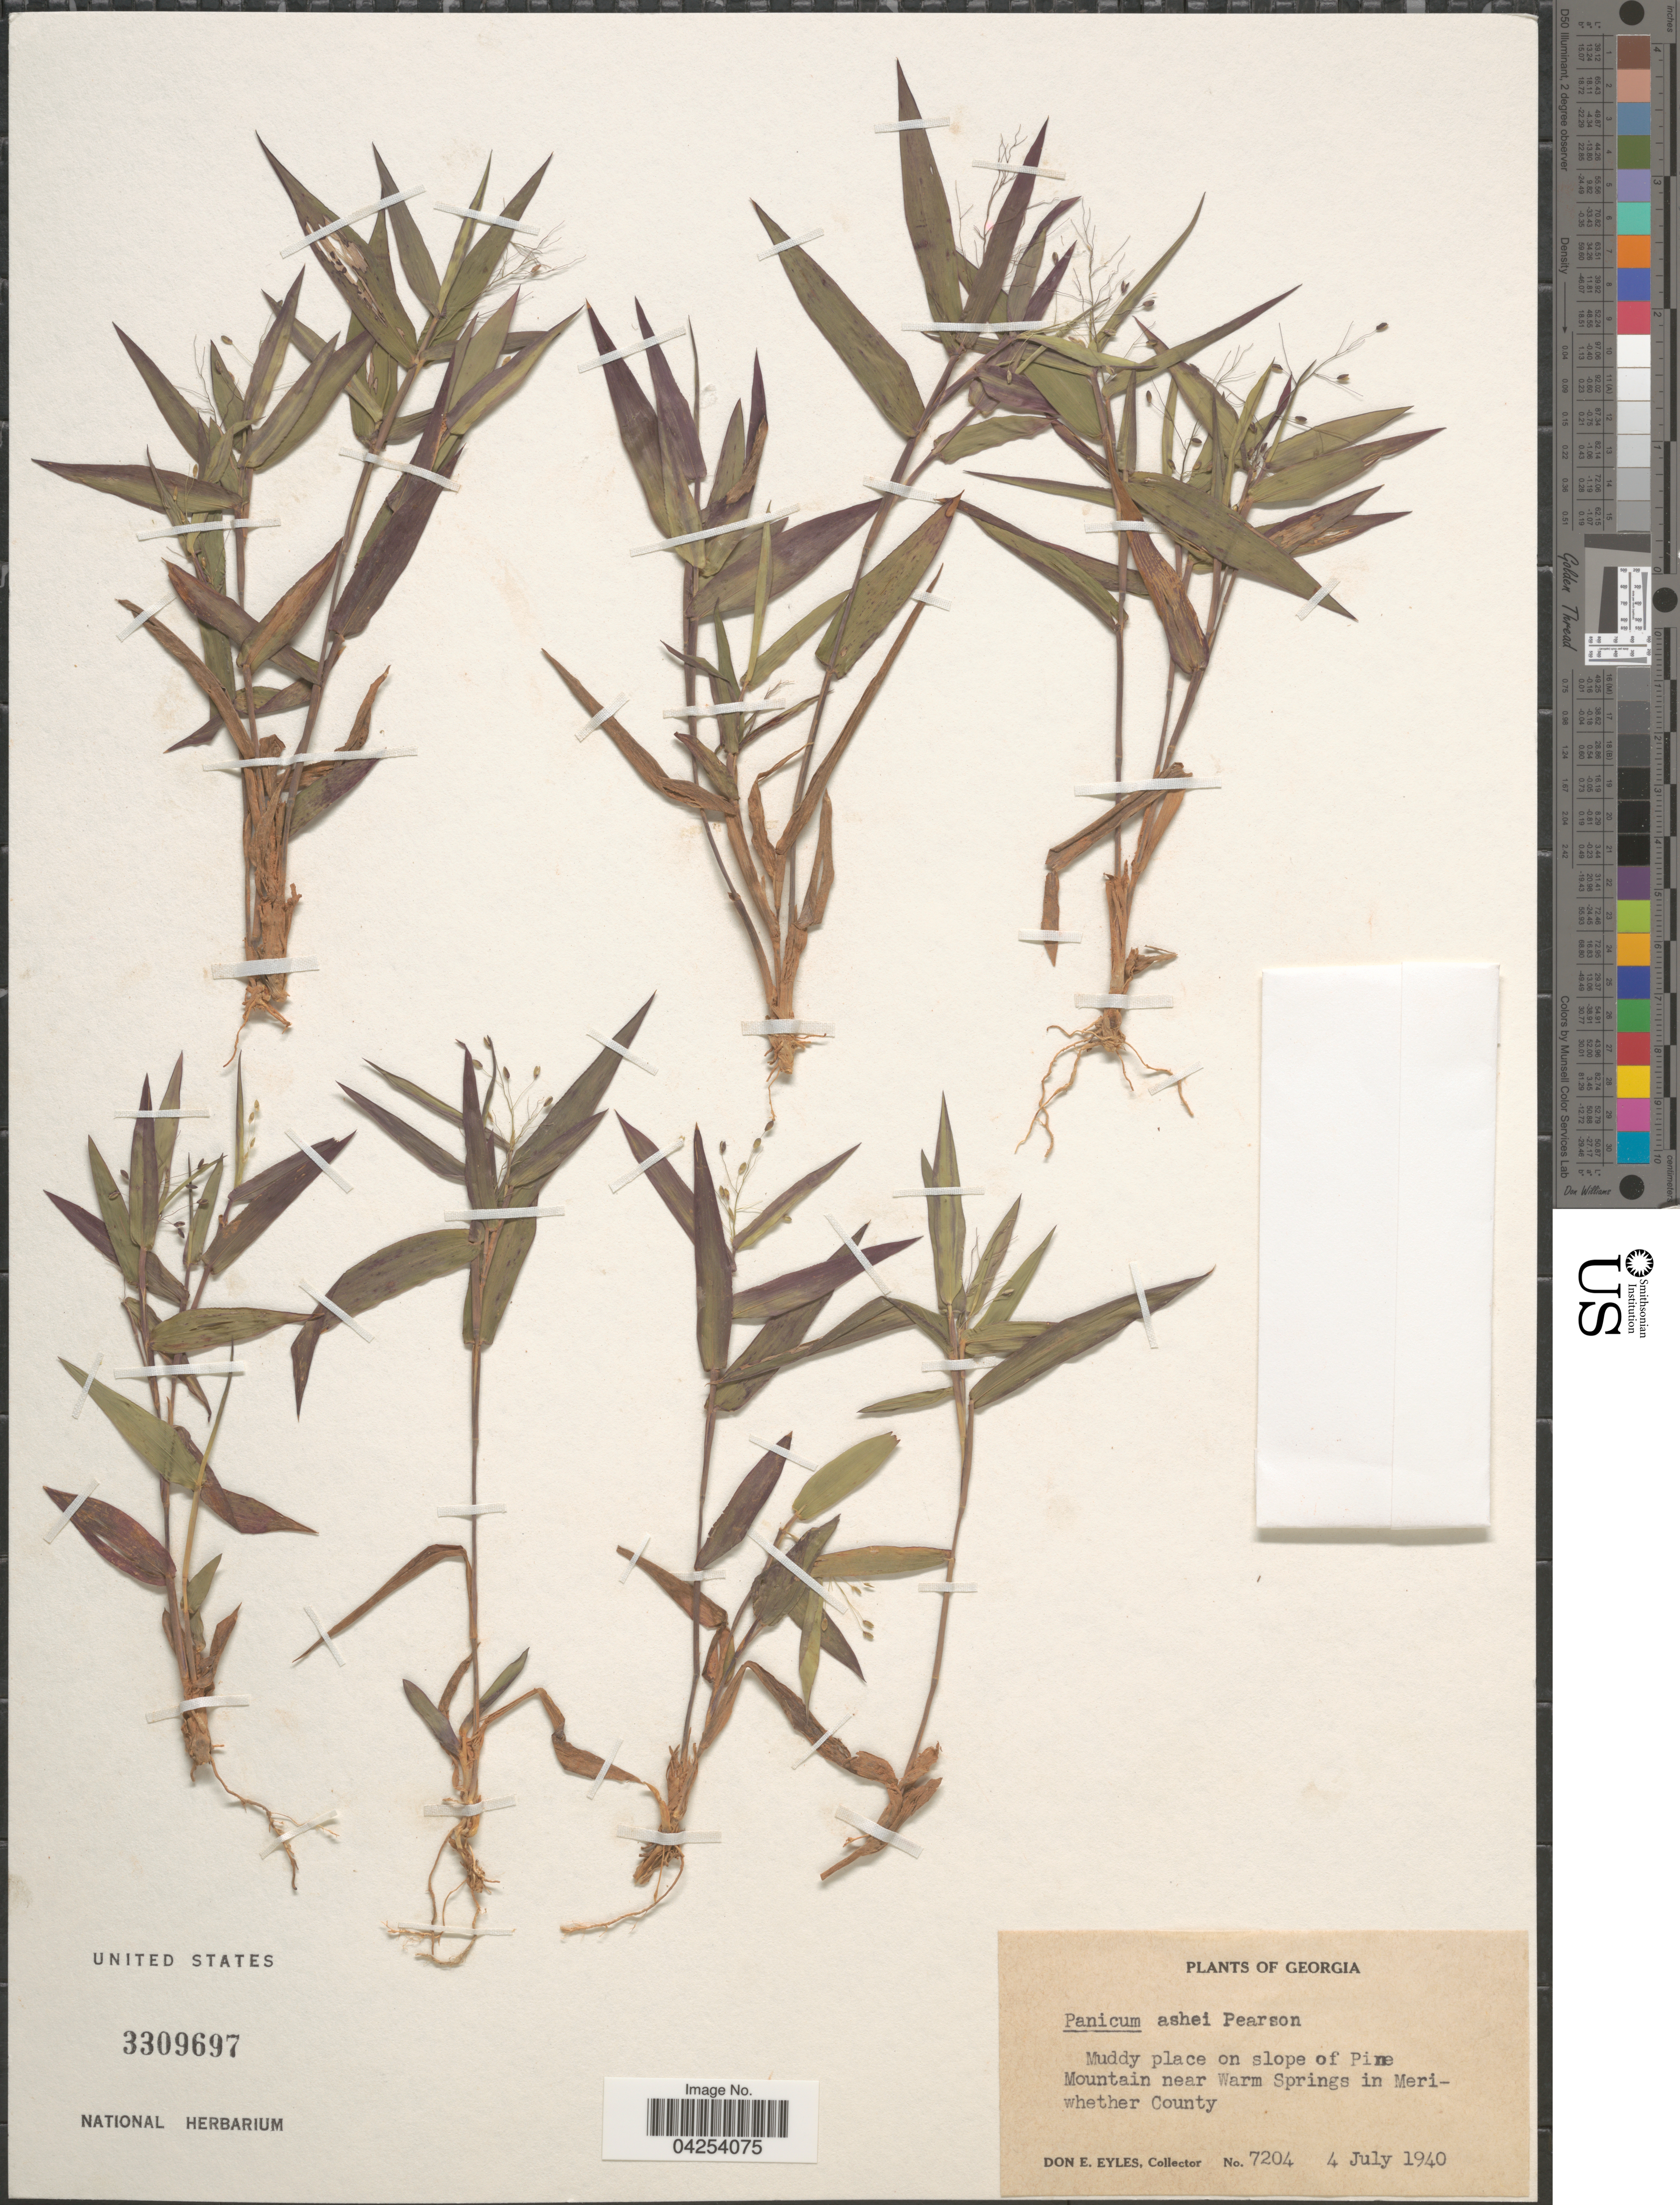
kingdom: Plantae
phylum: Tracheophyta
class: Liliopsida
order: Poales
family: Poaceae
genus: Dichanthelium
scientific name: Dichanthelium commutatum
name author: (Schult.) Gould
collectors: D. Eyles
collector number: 7204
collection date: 1940-07-04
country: United States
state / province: Georgia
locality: Muddy place on slope of Pine Mountain near Warm Springs in Meriwhether County.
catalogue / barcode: US 3309697